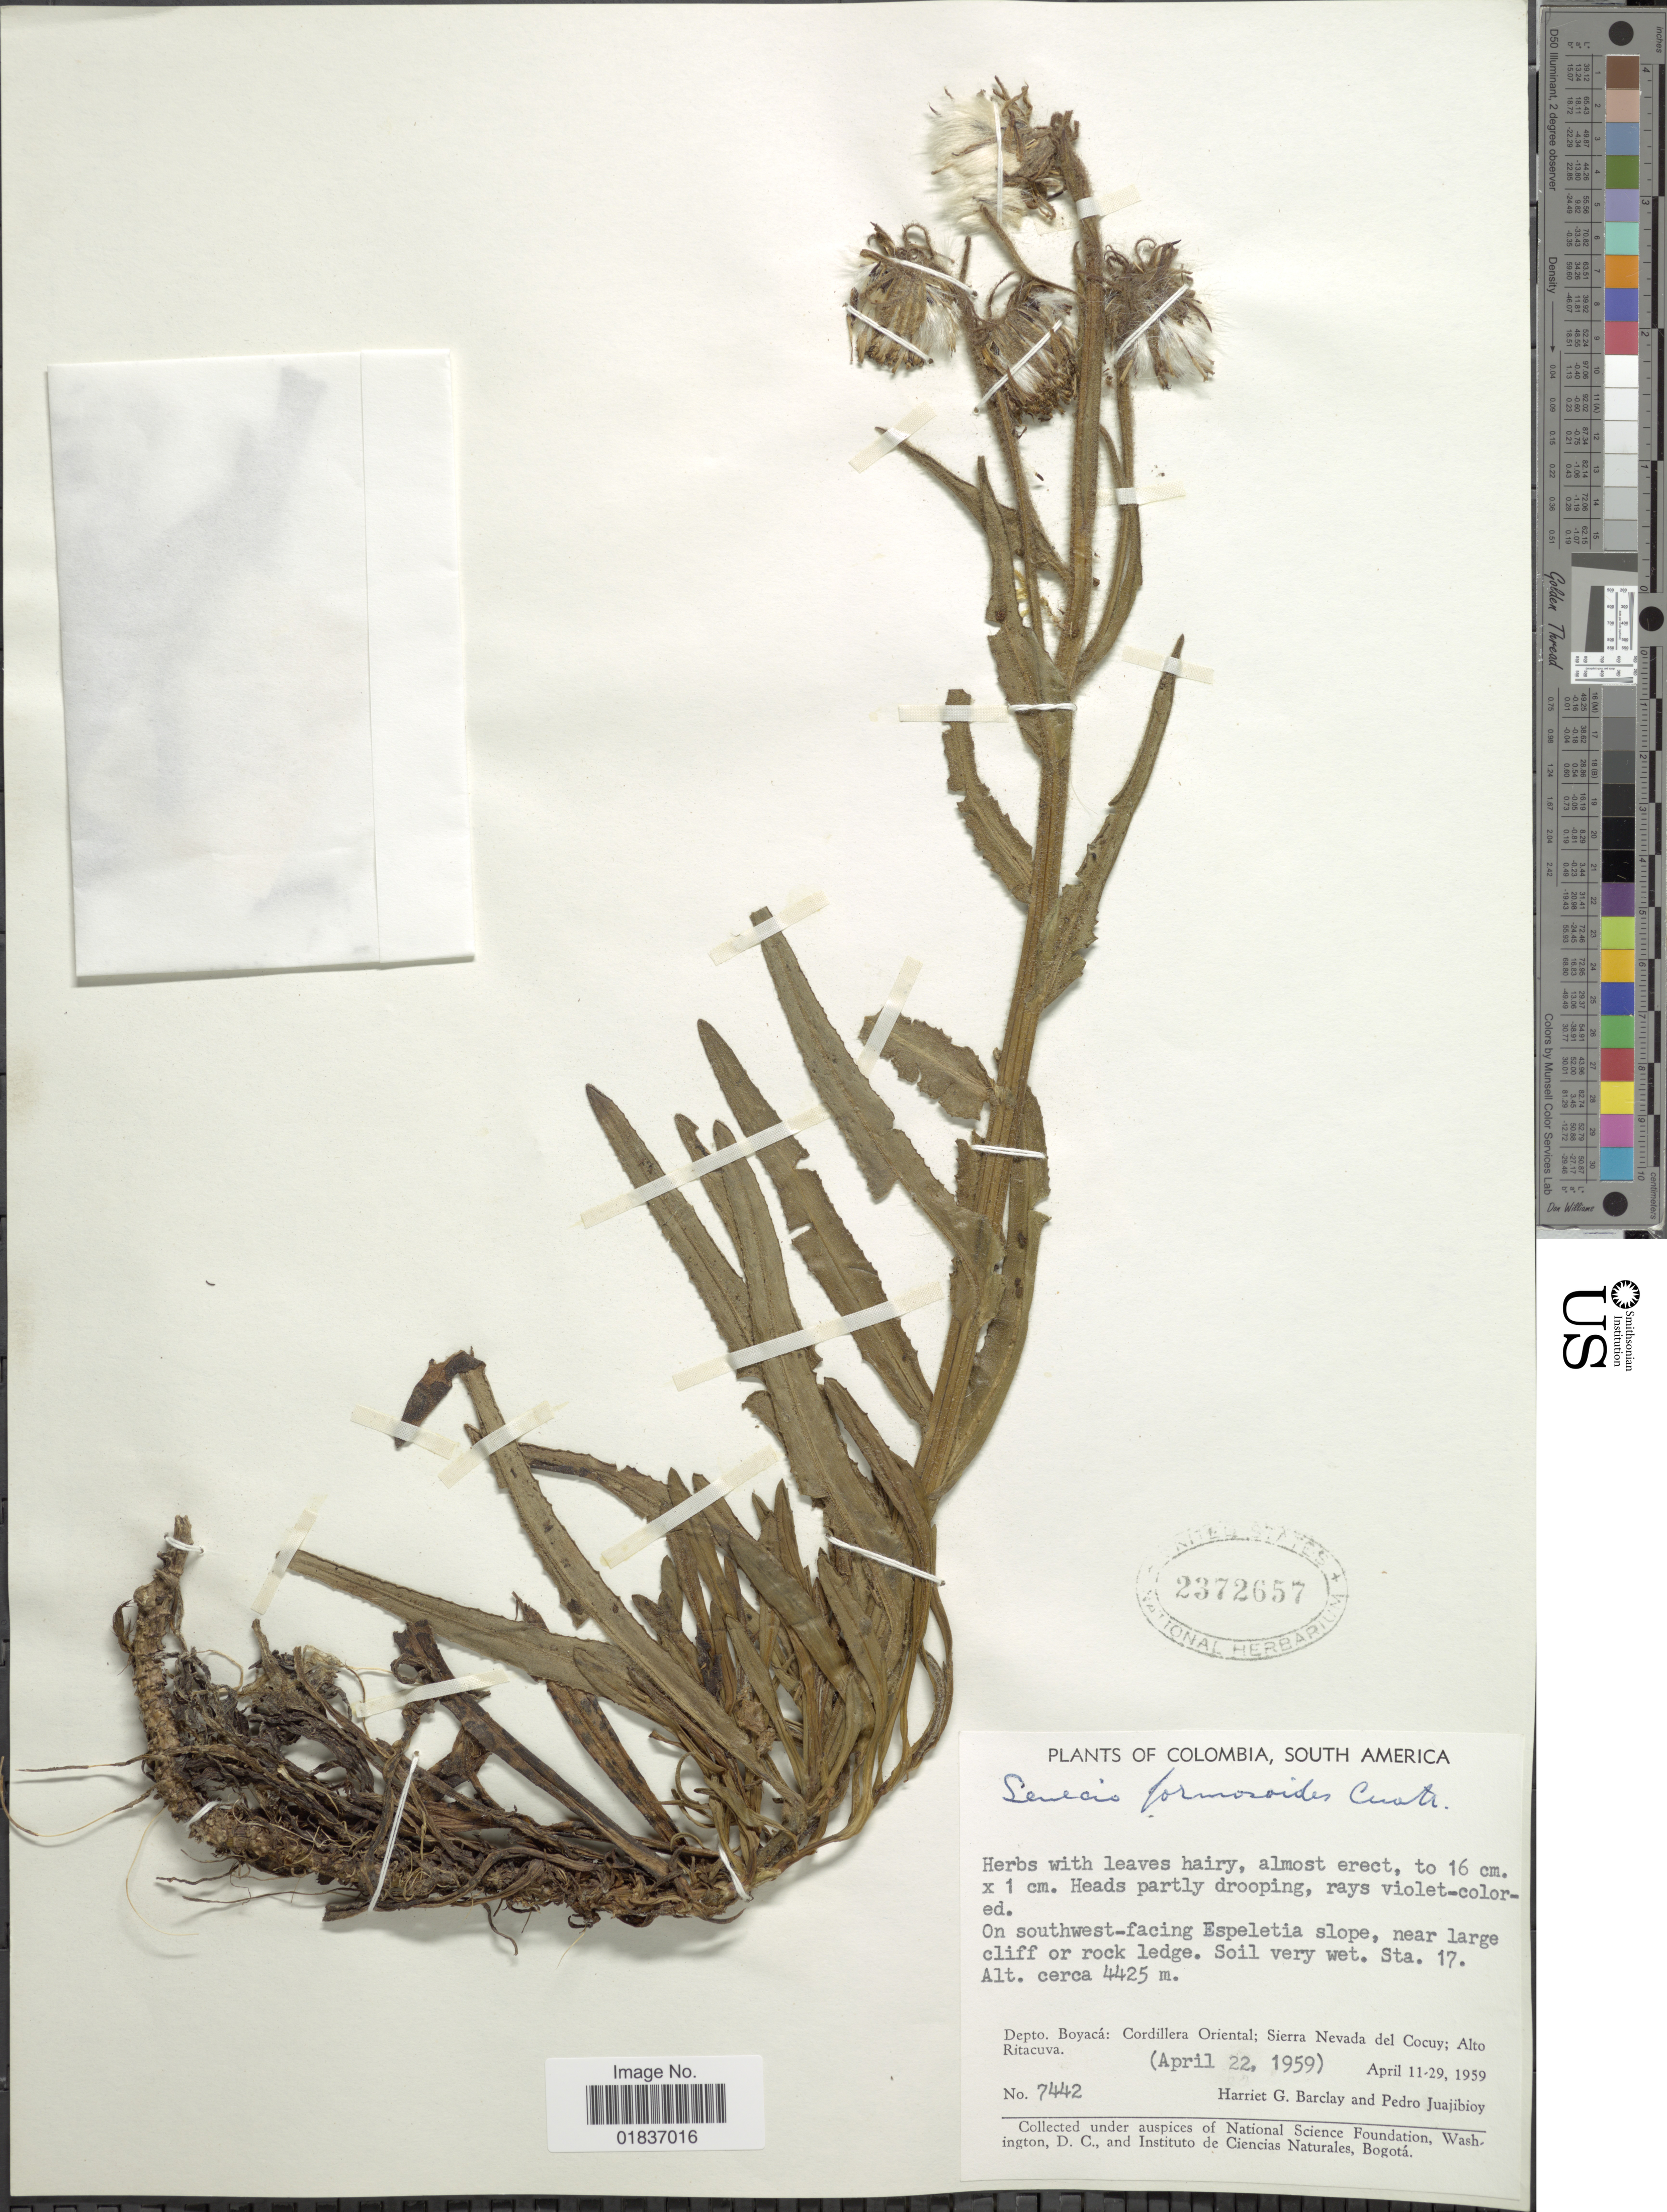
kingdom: Plantae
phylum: Tracheophyta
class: Magnoliopsida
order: Asterales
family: Asteraceae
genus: Senecio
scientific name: Senecio formosoides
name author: Cuatrec.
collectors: H. G. Barclay & P. Juajibioy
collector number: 7442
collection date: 1959-04-11/1959-04-29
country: Colombia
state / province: Boyacá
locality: Depto. Boyacá: Cordillera Oriental; Sierra Nevada del Cocuy; Alto Ritacuva. near large cliff or rock ledge. Sta. 17.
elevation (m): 4425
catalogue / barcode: US 2372657